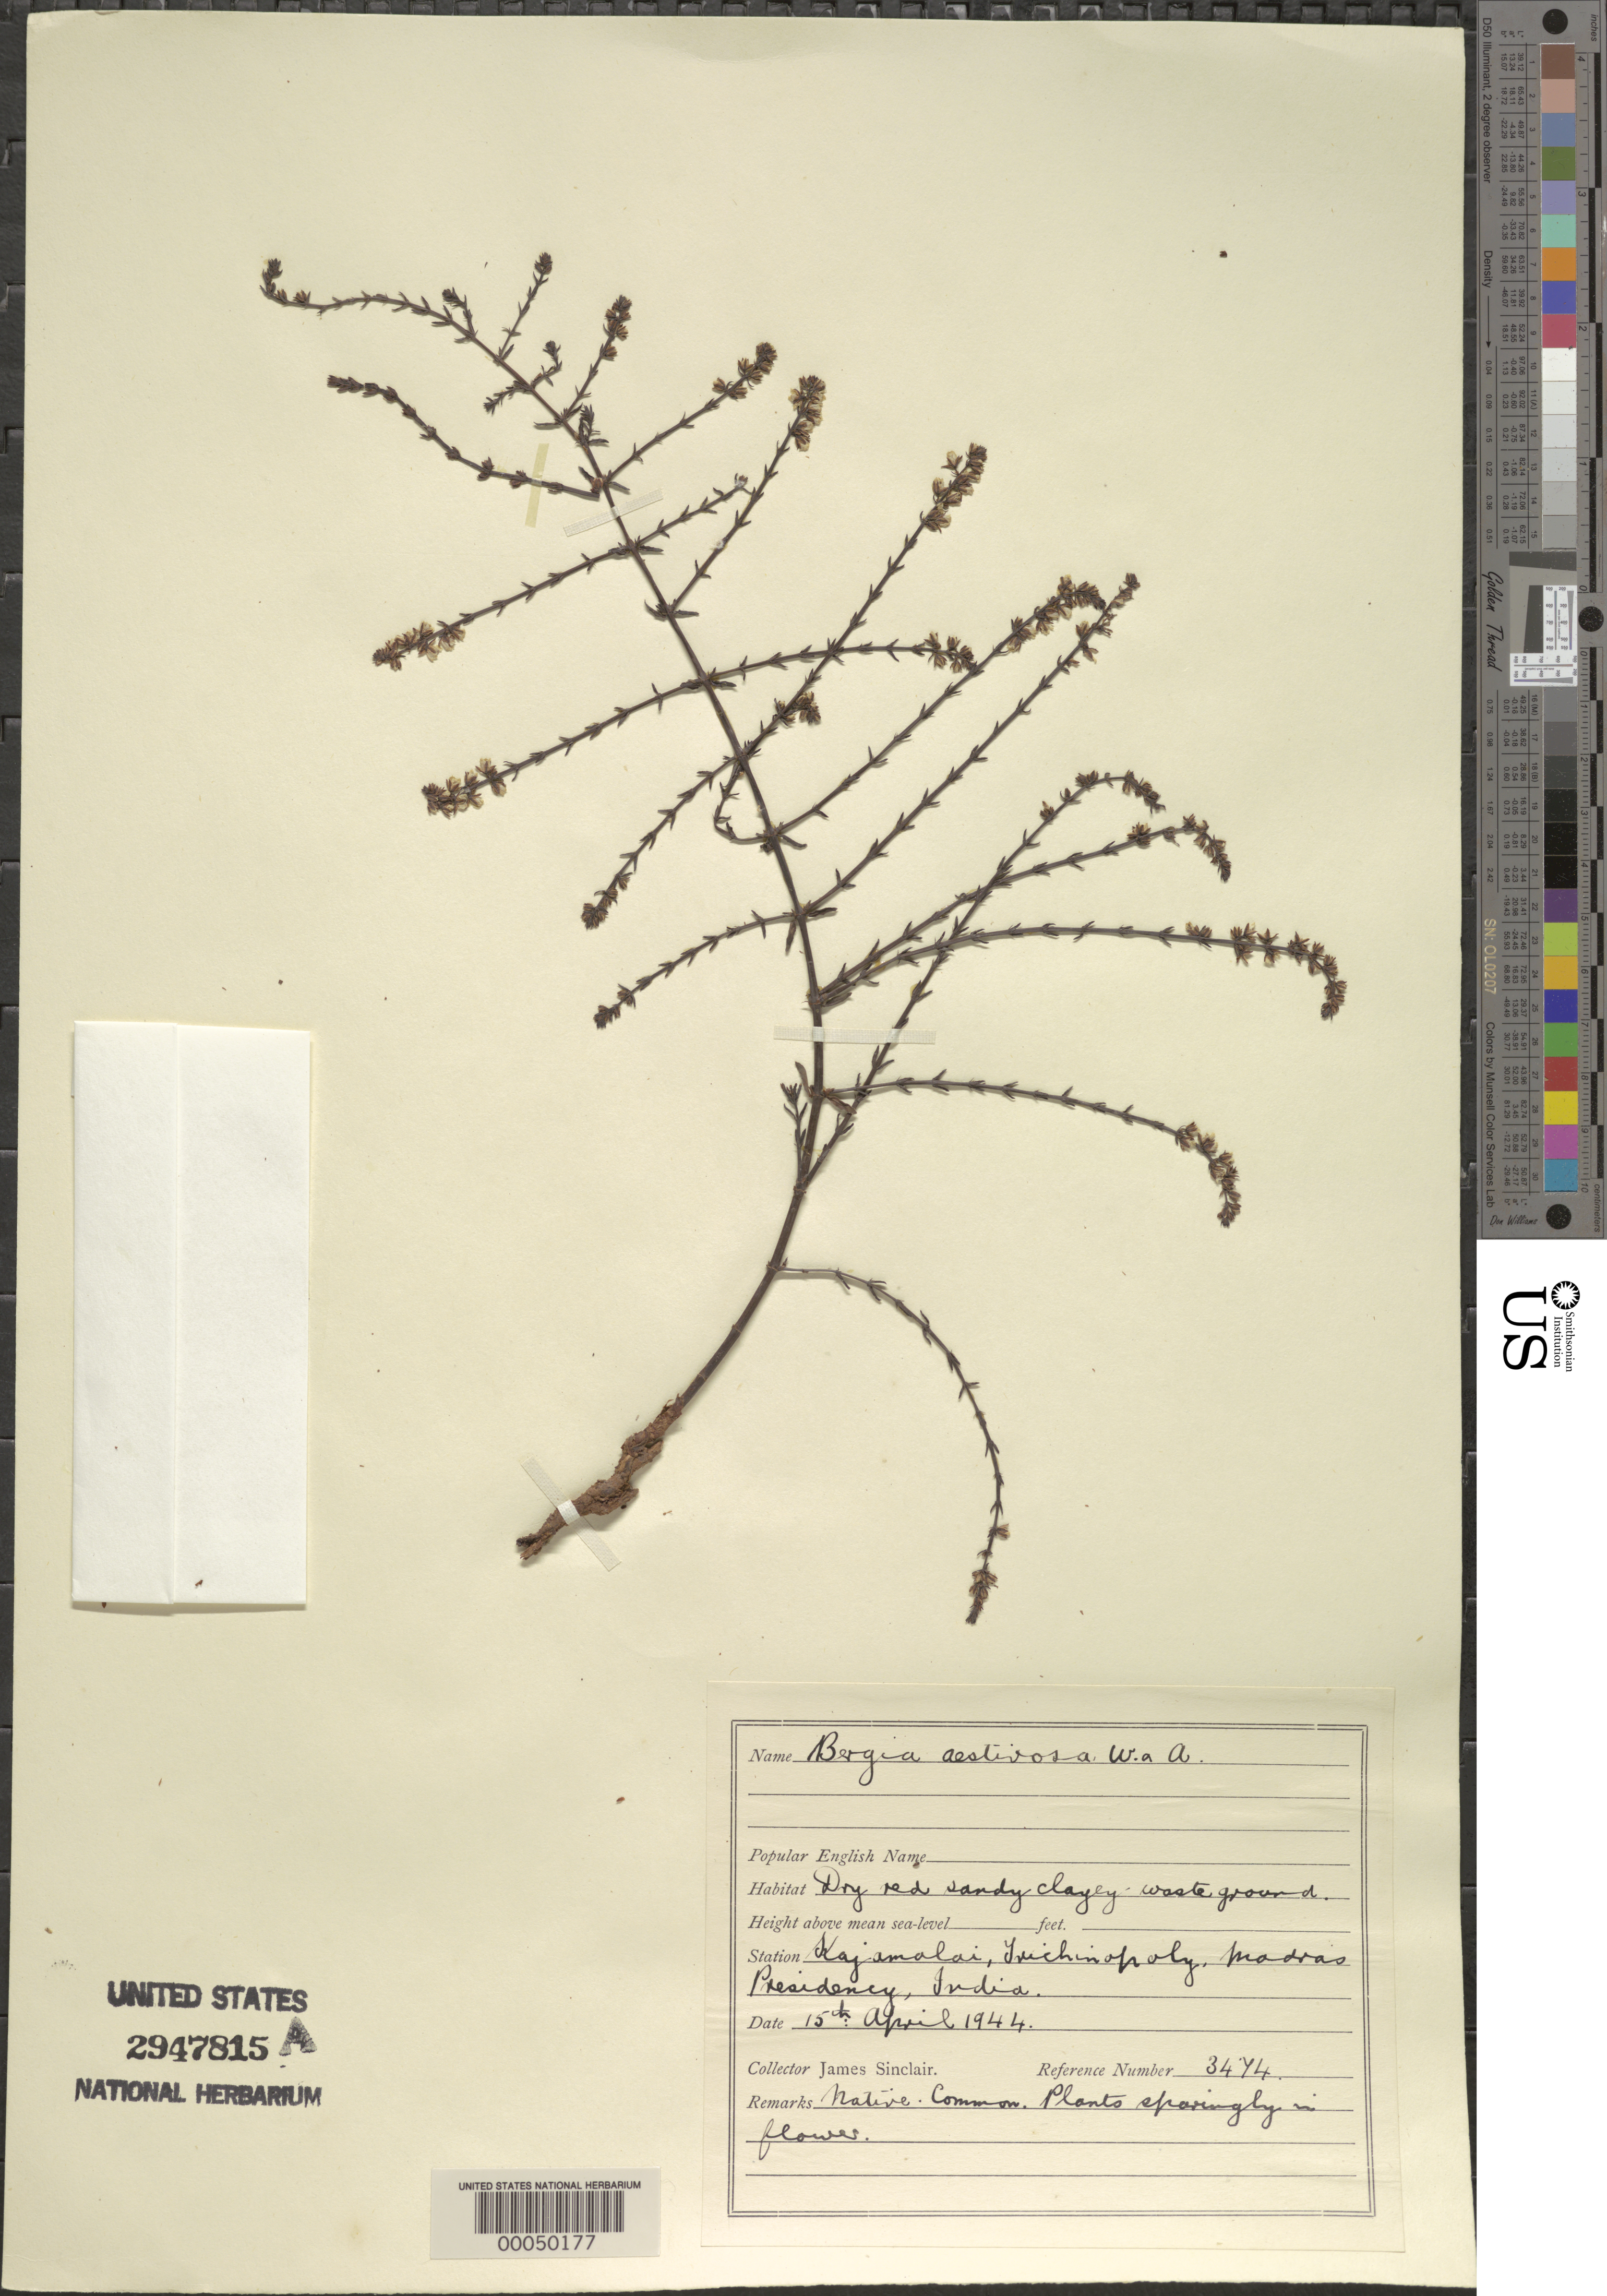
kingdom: Plantae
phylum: Tracheophyta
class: Magnoliopsida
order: Malpighiales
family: Elatinaceae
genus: Bergia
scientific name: Bergia aestivosa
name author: Steud.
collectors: J. Sinclair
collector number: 3474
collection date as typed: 15 Apr 1944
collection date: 1944-04-15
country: India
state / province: Tamil Nadu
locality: Madras state. [madras state = tamil nadu.]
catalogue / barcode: US 2947815A